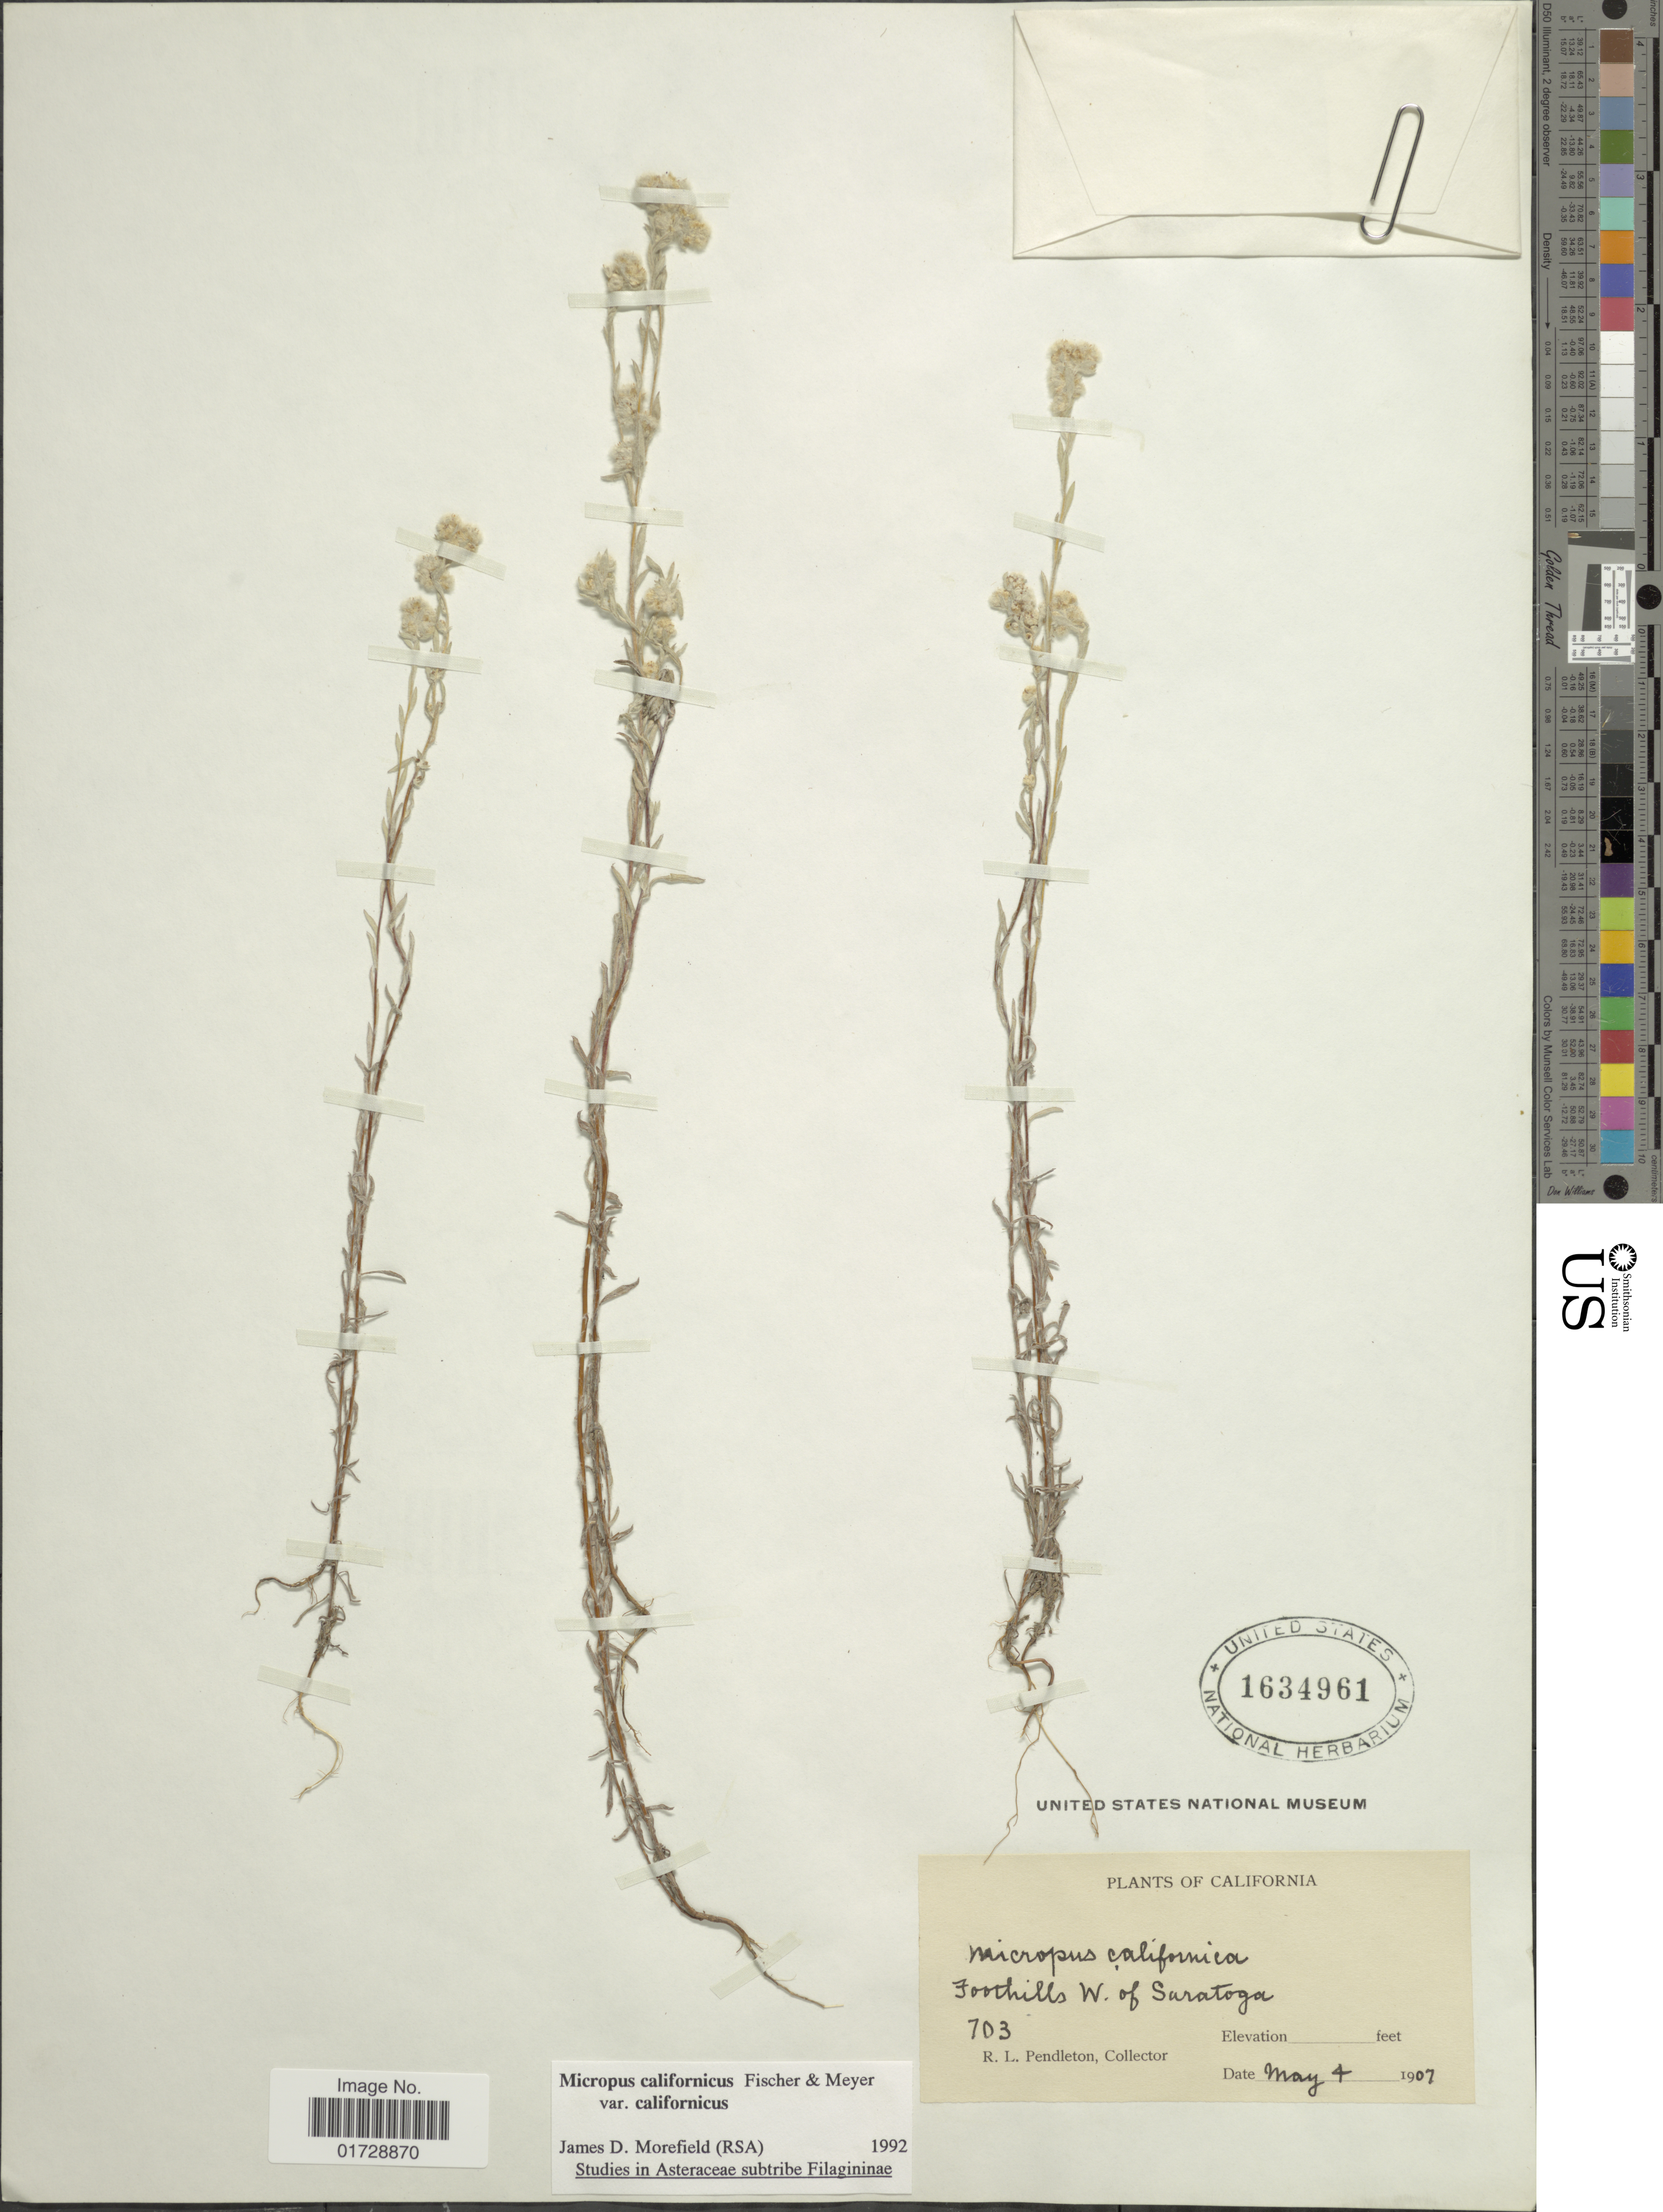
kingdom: Plantae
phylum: Tracheophyta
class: Magnoliopsida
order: Asterales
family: Asteraceae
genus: Micropus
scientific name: Micropus californicus var. californicus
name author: Fisch. & C.A. Mey.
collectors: R. Pendleton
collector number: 703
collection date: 1907-05-04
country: United States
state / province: California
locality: Foothills W. of Suratoga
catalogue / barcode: US 1634961